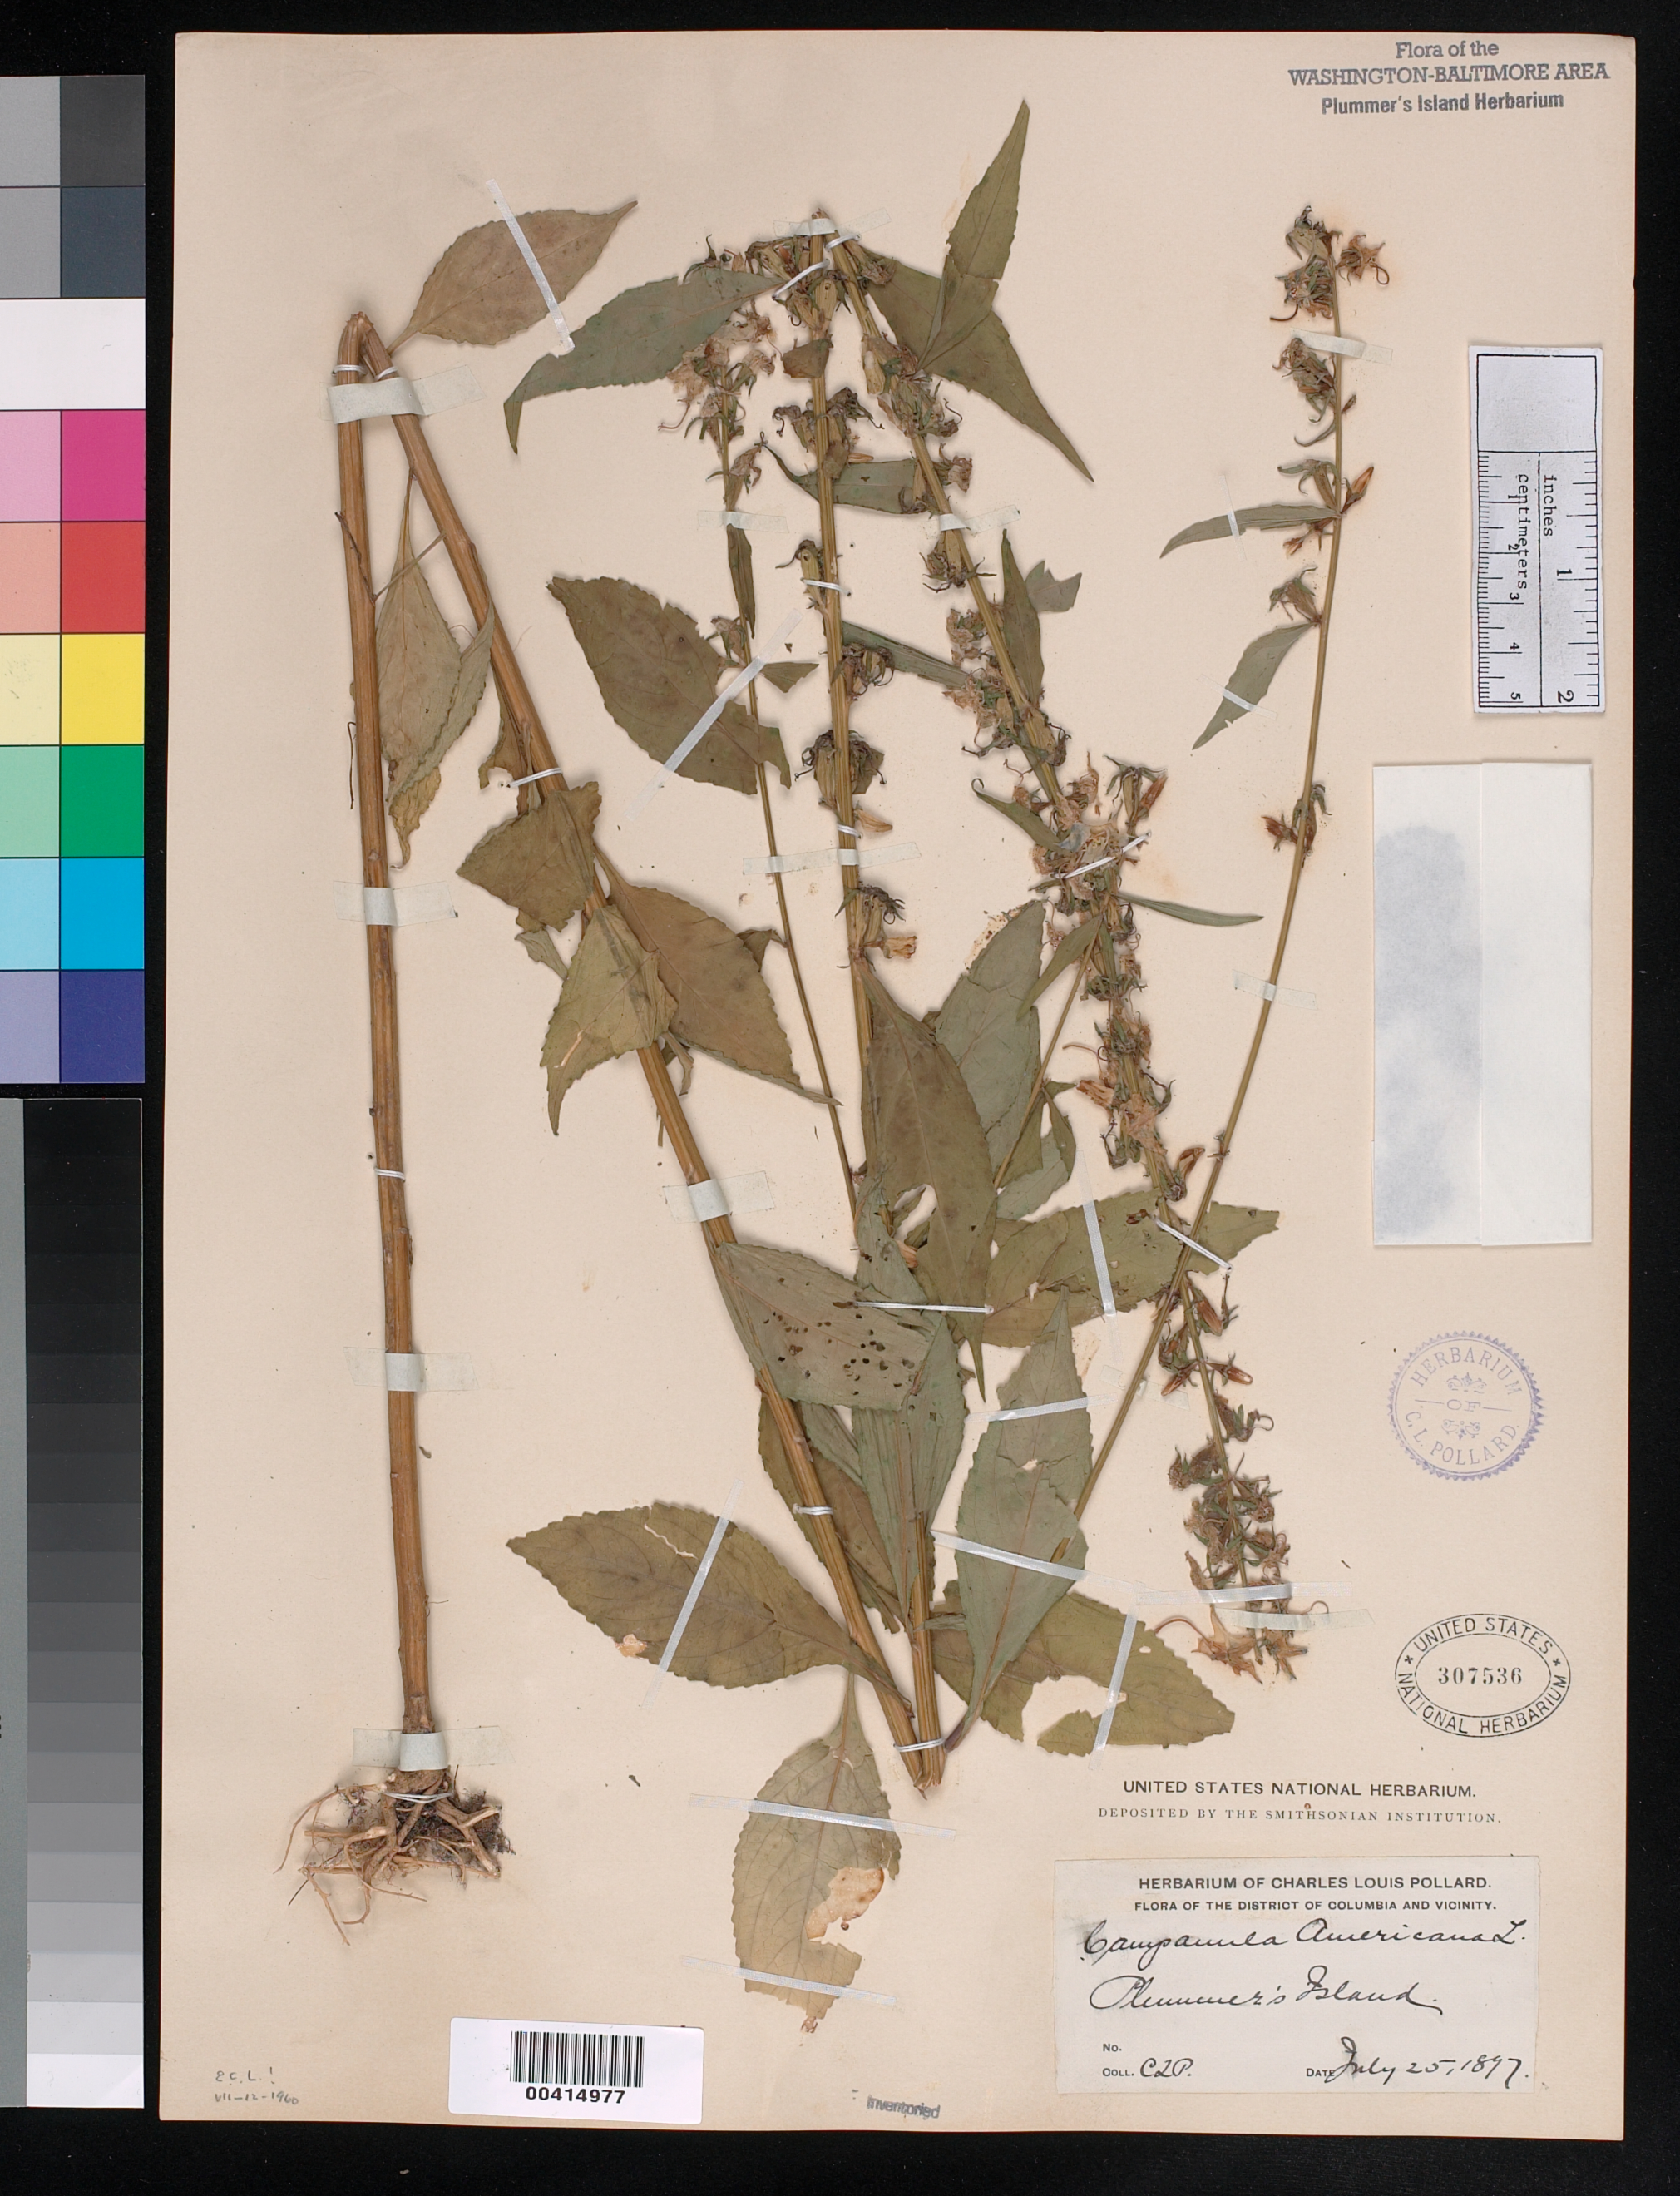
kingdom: Plantae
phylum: Tracheophyta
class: Magnoliopsida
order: Asterales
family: Campanulaceae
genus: Campanula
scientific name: Campanula americana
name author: L.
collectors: C. L. Pollard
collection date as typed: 25 Jul 1897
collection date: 1897-07-25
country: United States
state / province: Maryland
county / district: Montgomery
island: Plummers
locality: Plummer's Island C. & O. Canal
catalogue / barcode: US 307536